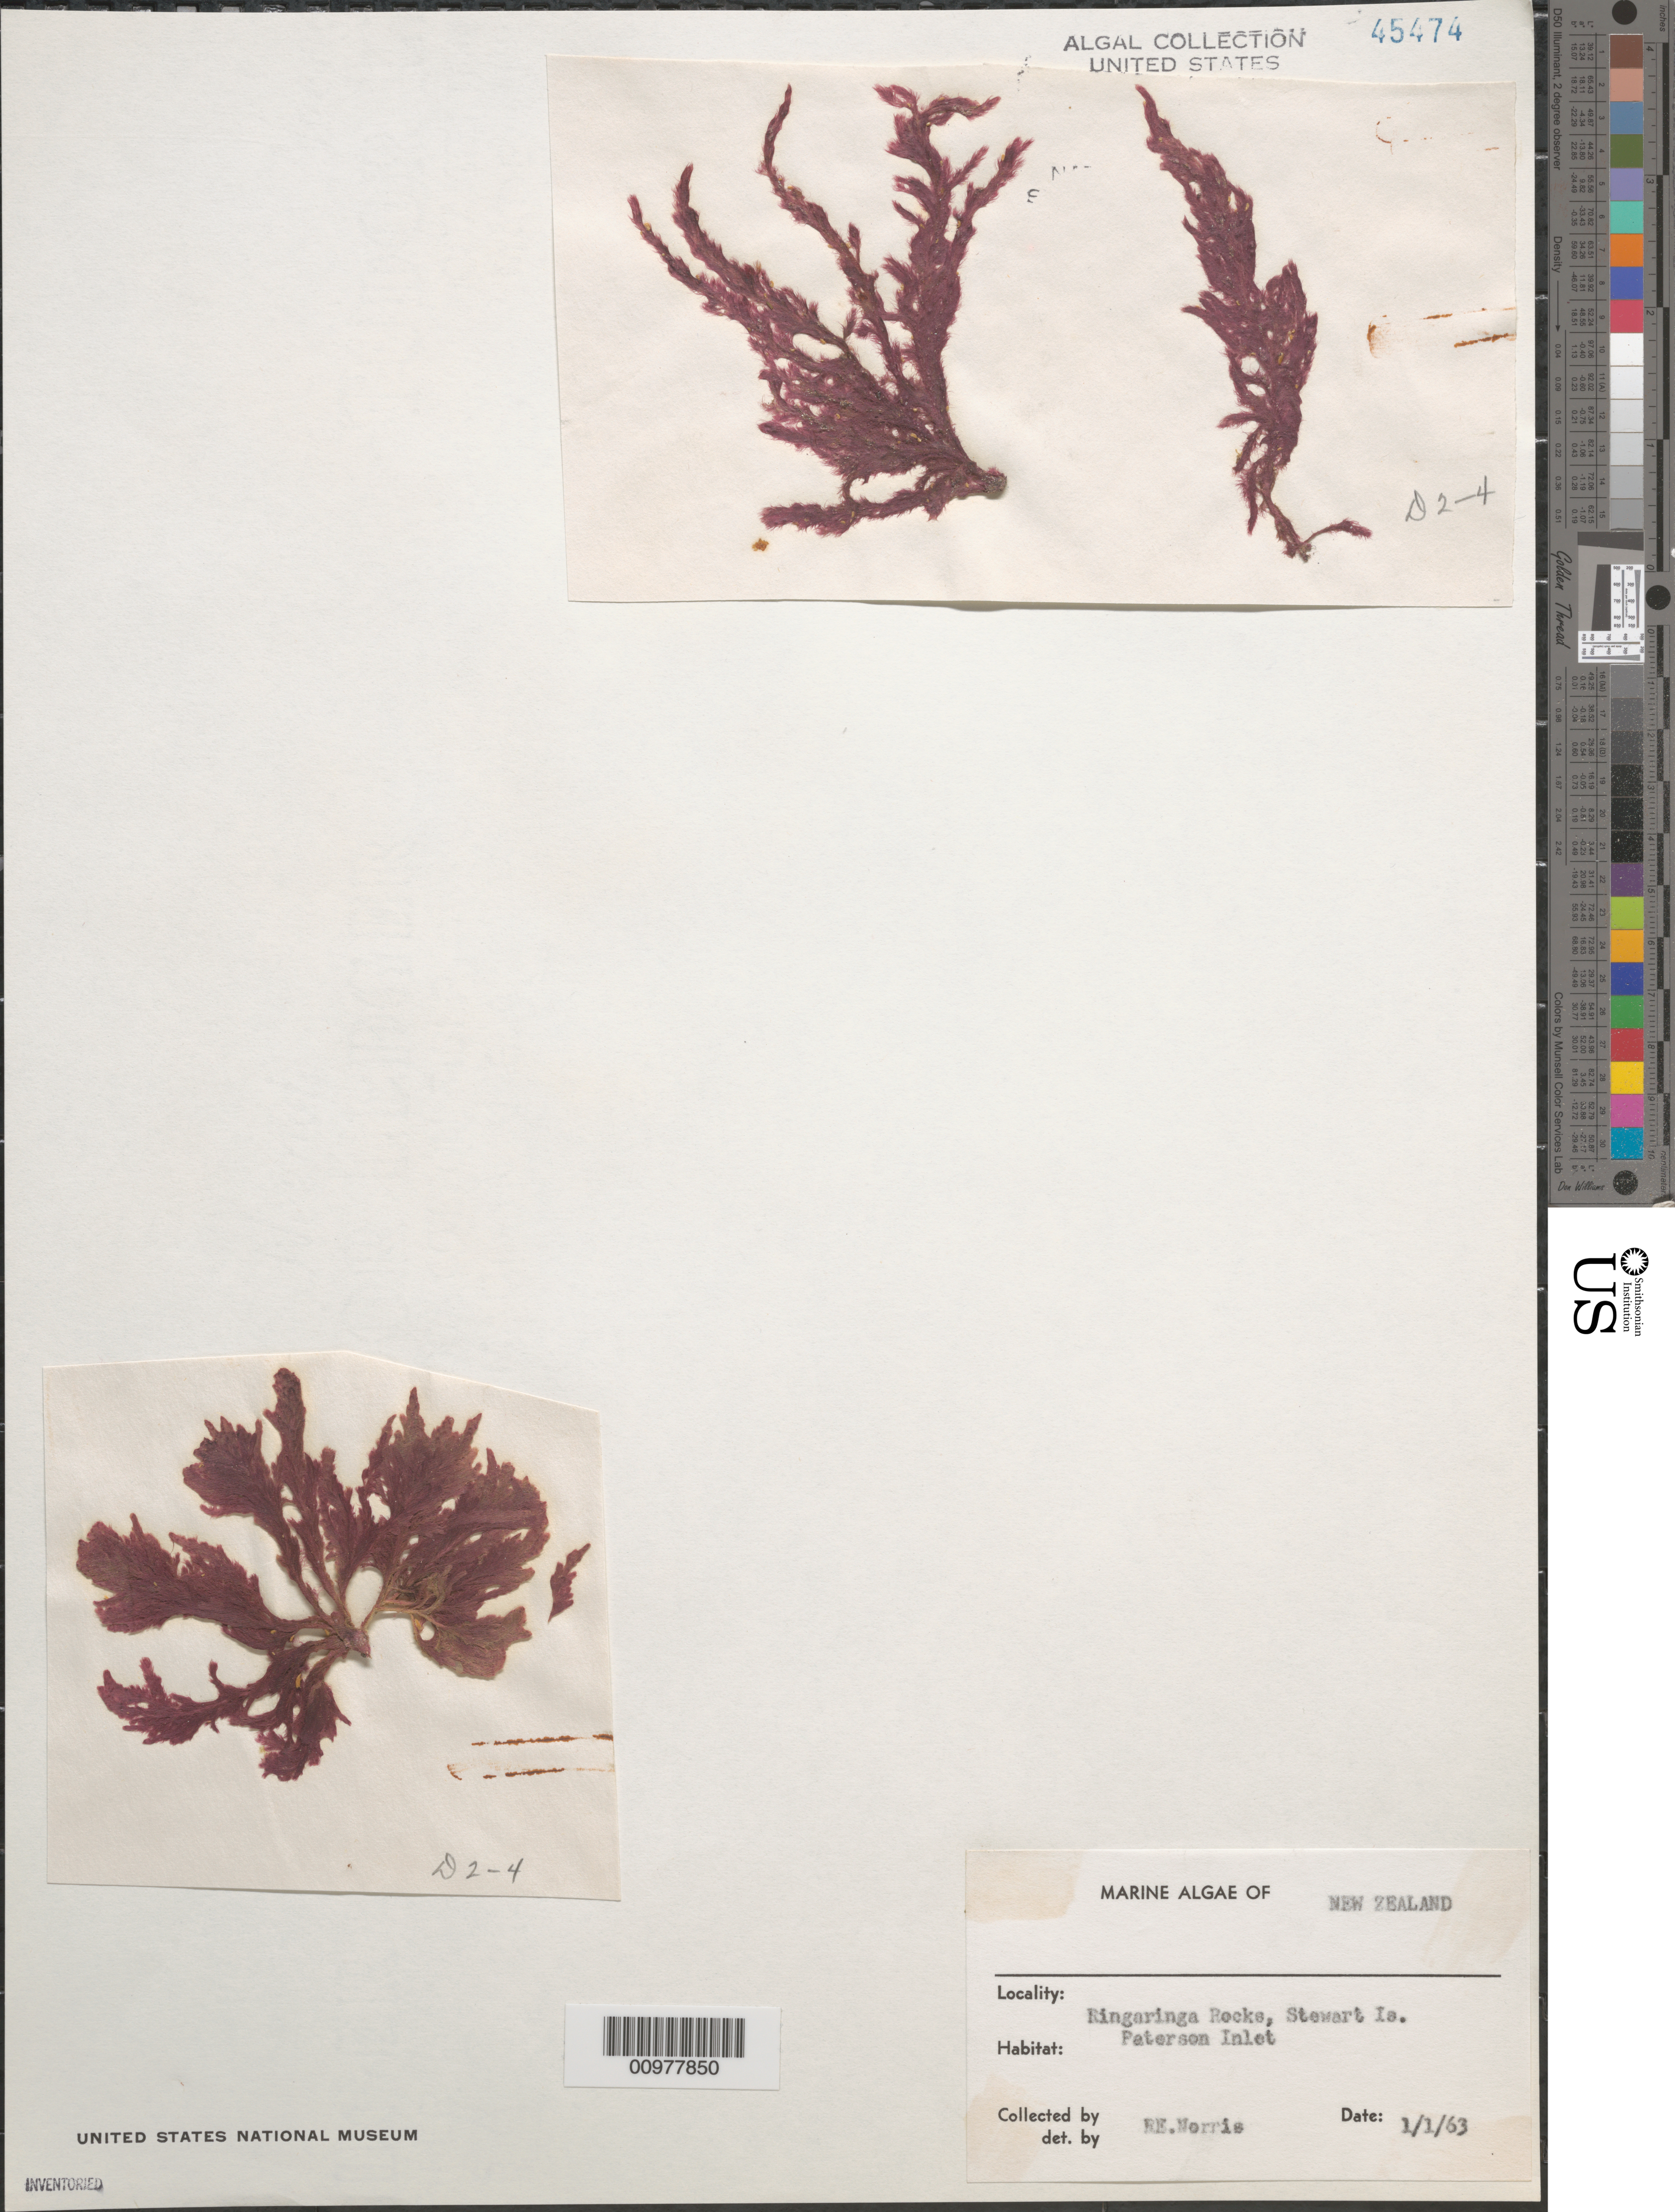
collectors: R. E. Norris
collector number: D2-4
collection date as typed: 01 Jan 1963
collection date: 1963-01-01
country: New Zealand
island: Stewart Island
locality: Ringaringa Rocks, Paterson Inlet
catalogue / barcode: US 45474